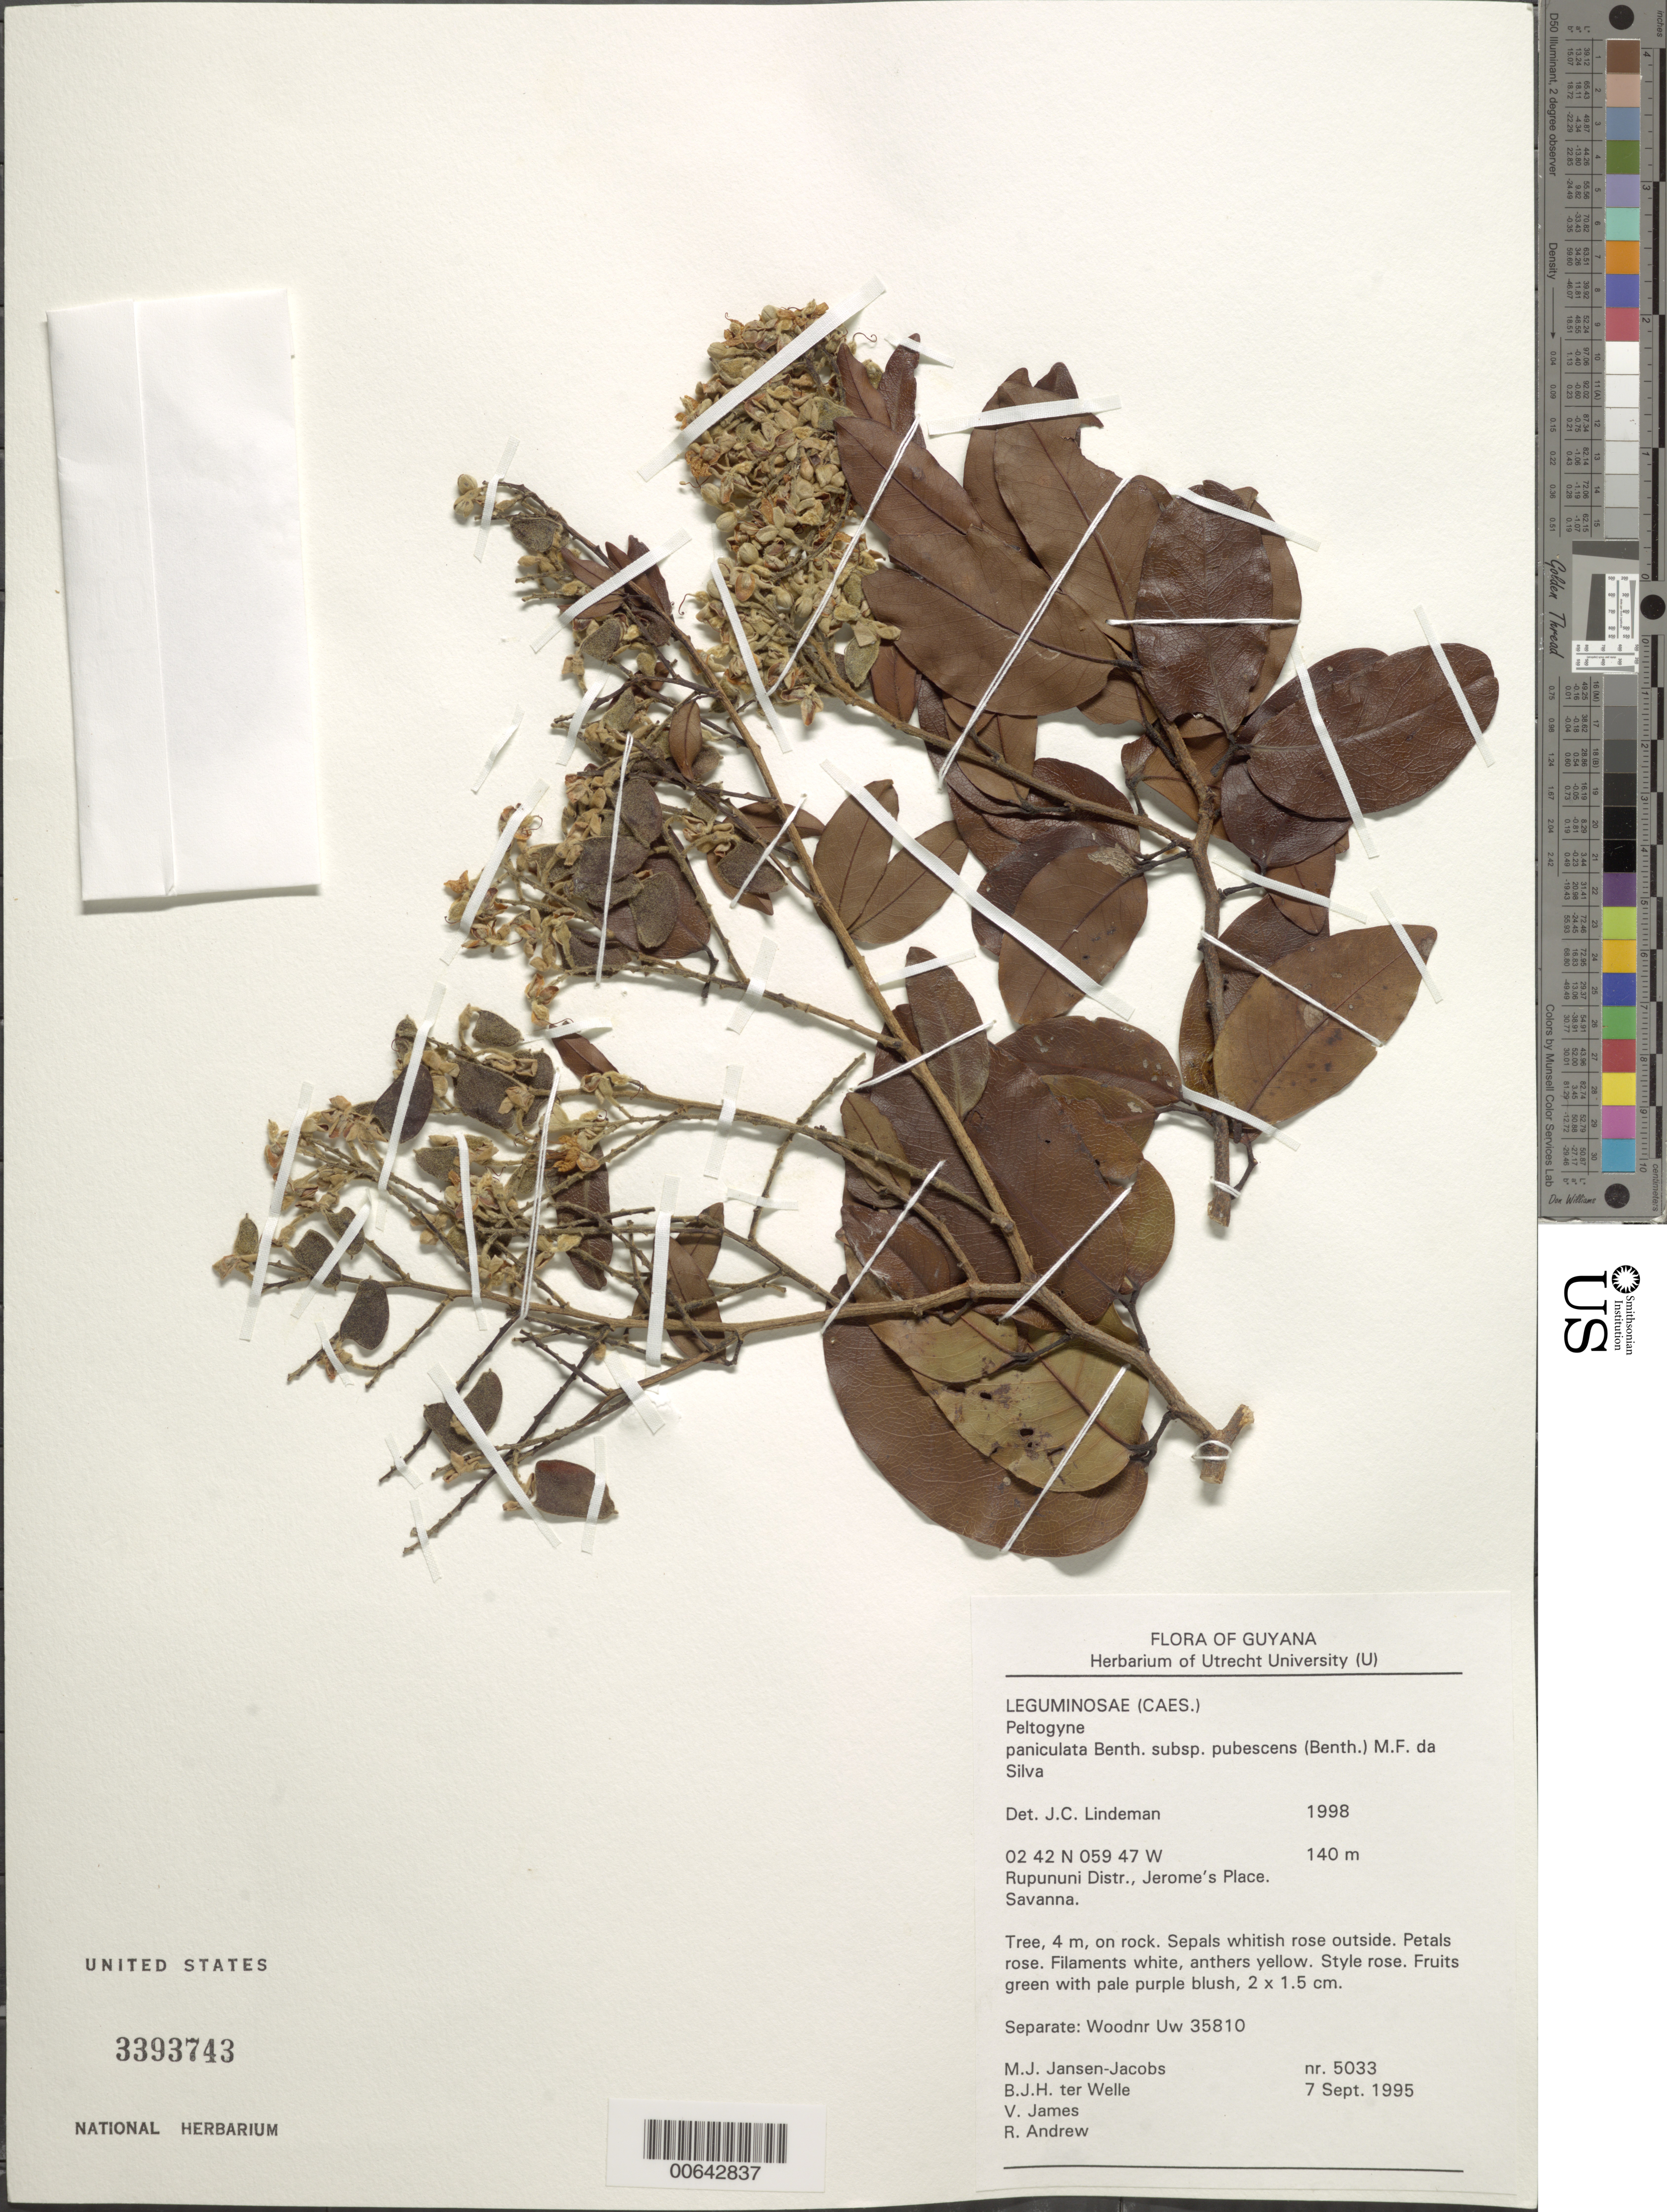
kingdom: Plantae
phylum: Tracheophyta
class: Magnoliopsida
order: Fabales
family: Fabaceae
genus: Peltogyne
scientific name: Peltogyne paniculata subsp. pubescens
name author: (Benth.) M.F. Silva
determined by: Lindeman, J. C.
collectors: M. J. Jansen-Jacobs, B. Welle, V. James & R. Andrew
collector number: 5033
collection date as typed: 7-Sep-95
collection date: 1995-09-07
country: Guyana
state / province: U. Takutu-U. Essequibo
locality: Jerome's Place, Rupununi Dist.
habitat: Savanna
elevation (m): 140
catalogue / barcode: US 3393743